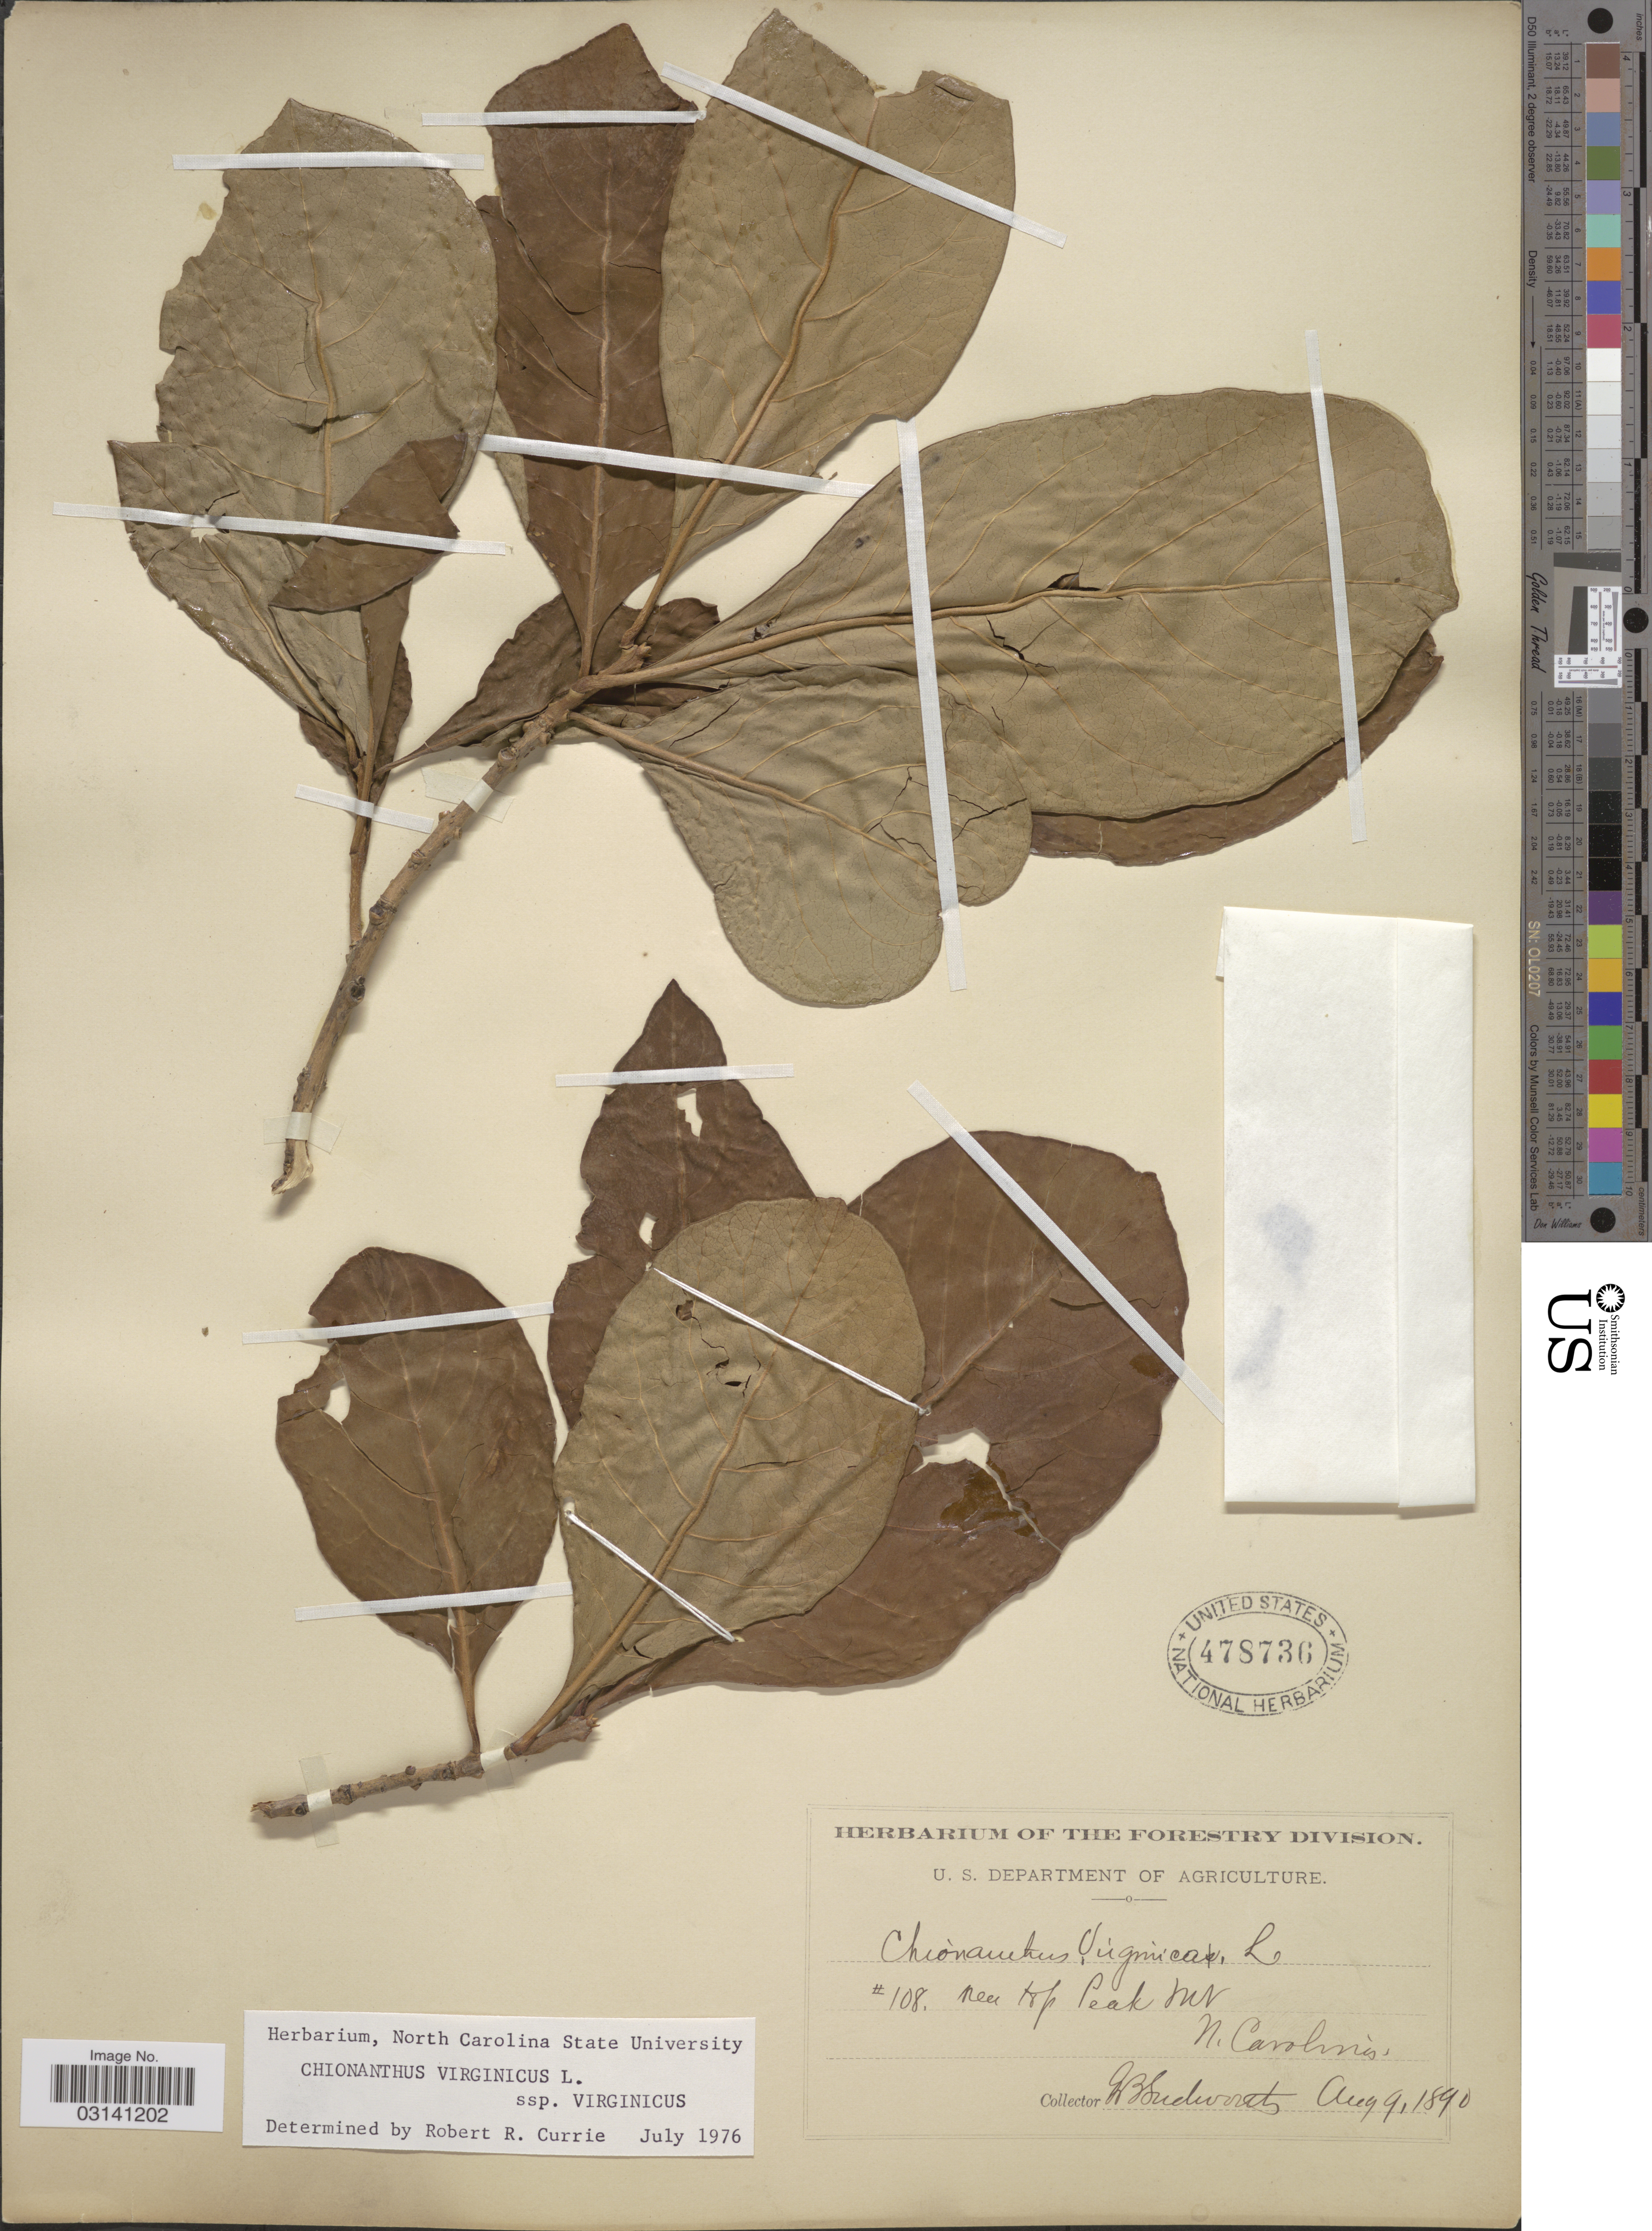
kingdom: Plantae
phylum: Tracheophyta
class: Magnoliopsida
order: Lamiales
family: Oleaceae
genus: Chionanthus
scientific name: Chionanthus virginicus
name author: L.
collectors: G. B. Sudworth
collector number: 108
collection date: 1890-08-09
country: United States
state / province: North Carolina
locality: Near top Peak Mt.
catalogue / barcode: US 478736